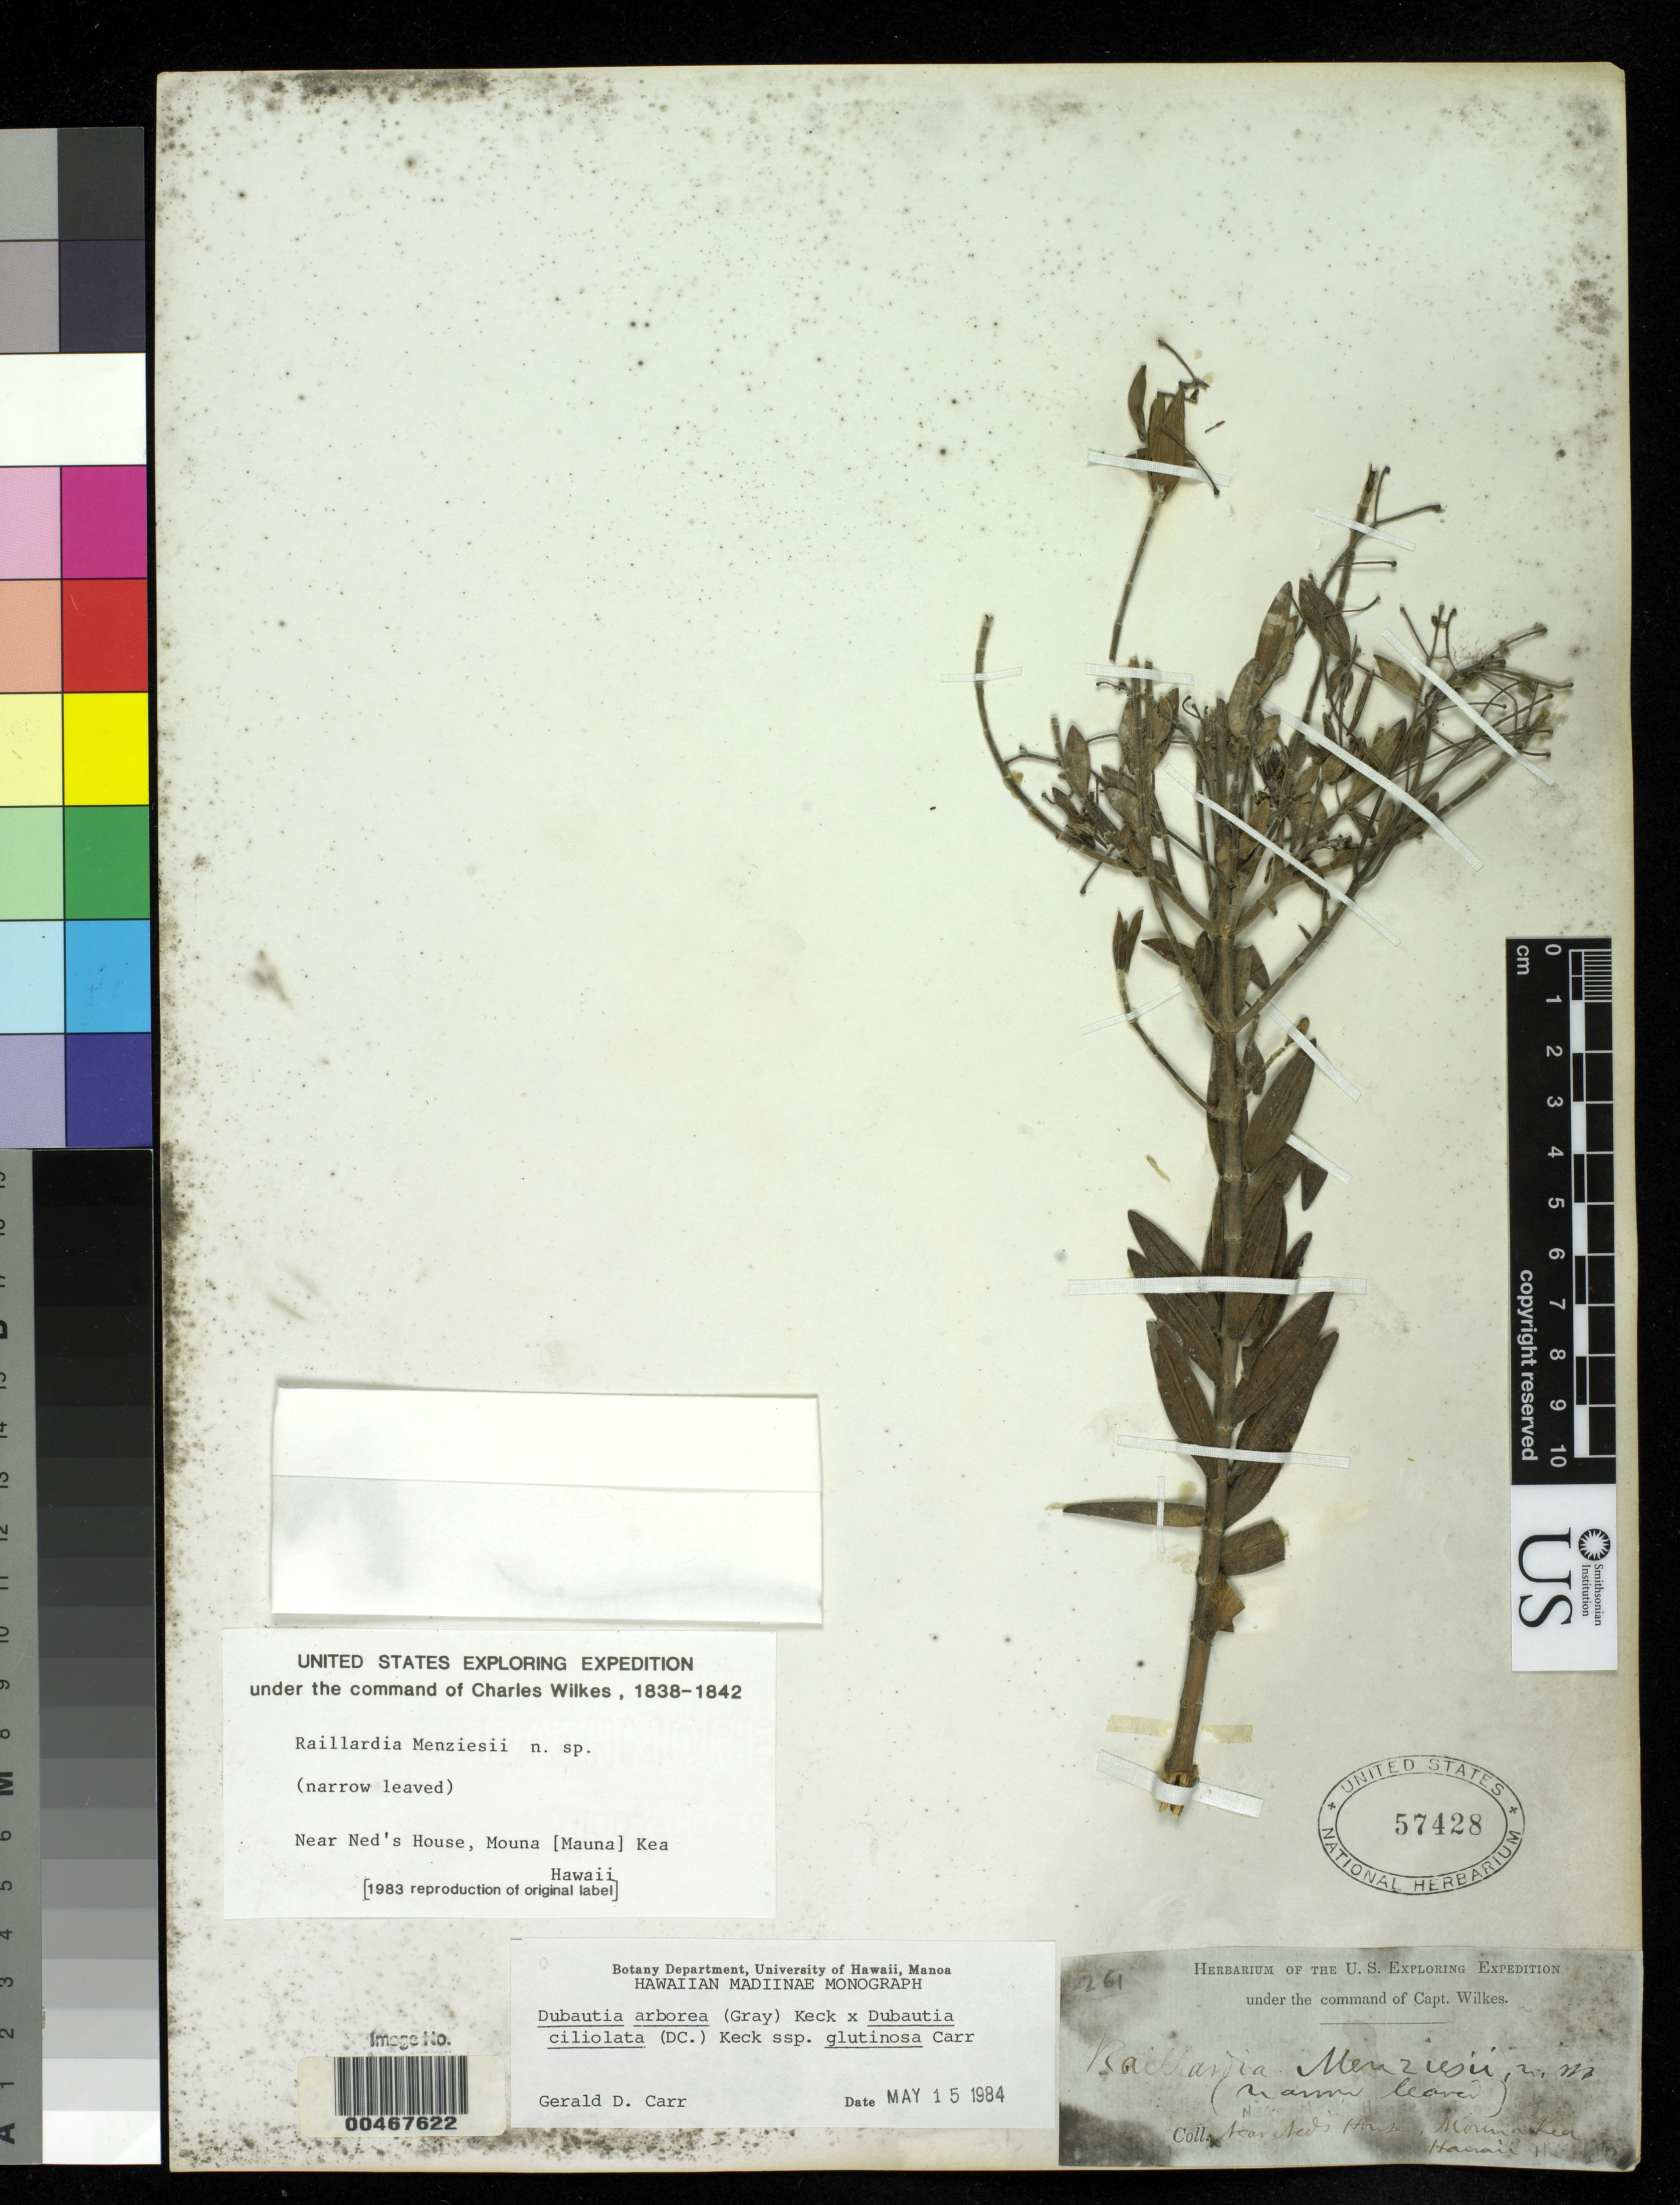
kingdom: Plantae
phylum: Tracheophyta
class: Magnoliopsida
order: Asterales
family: Asteraceae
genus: Dubautia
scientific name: Dubautia arborea x D. ciliolata var. glutinosa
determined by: Carr, G. D.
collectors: Wilkes Explor. Exped.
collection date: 1838/1842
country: United States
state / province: Hawaii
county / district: Hawaii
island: Hawaii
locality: Near Ned's House, Mouna [Mauna] Kea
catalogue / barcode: US 57428